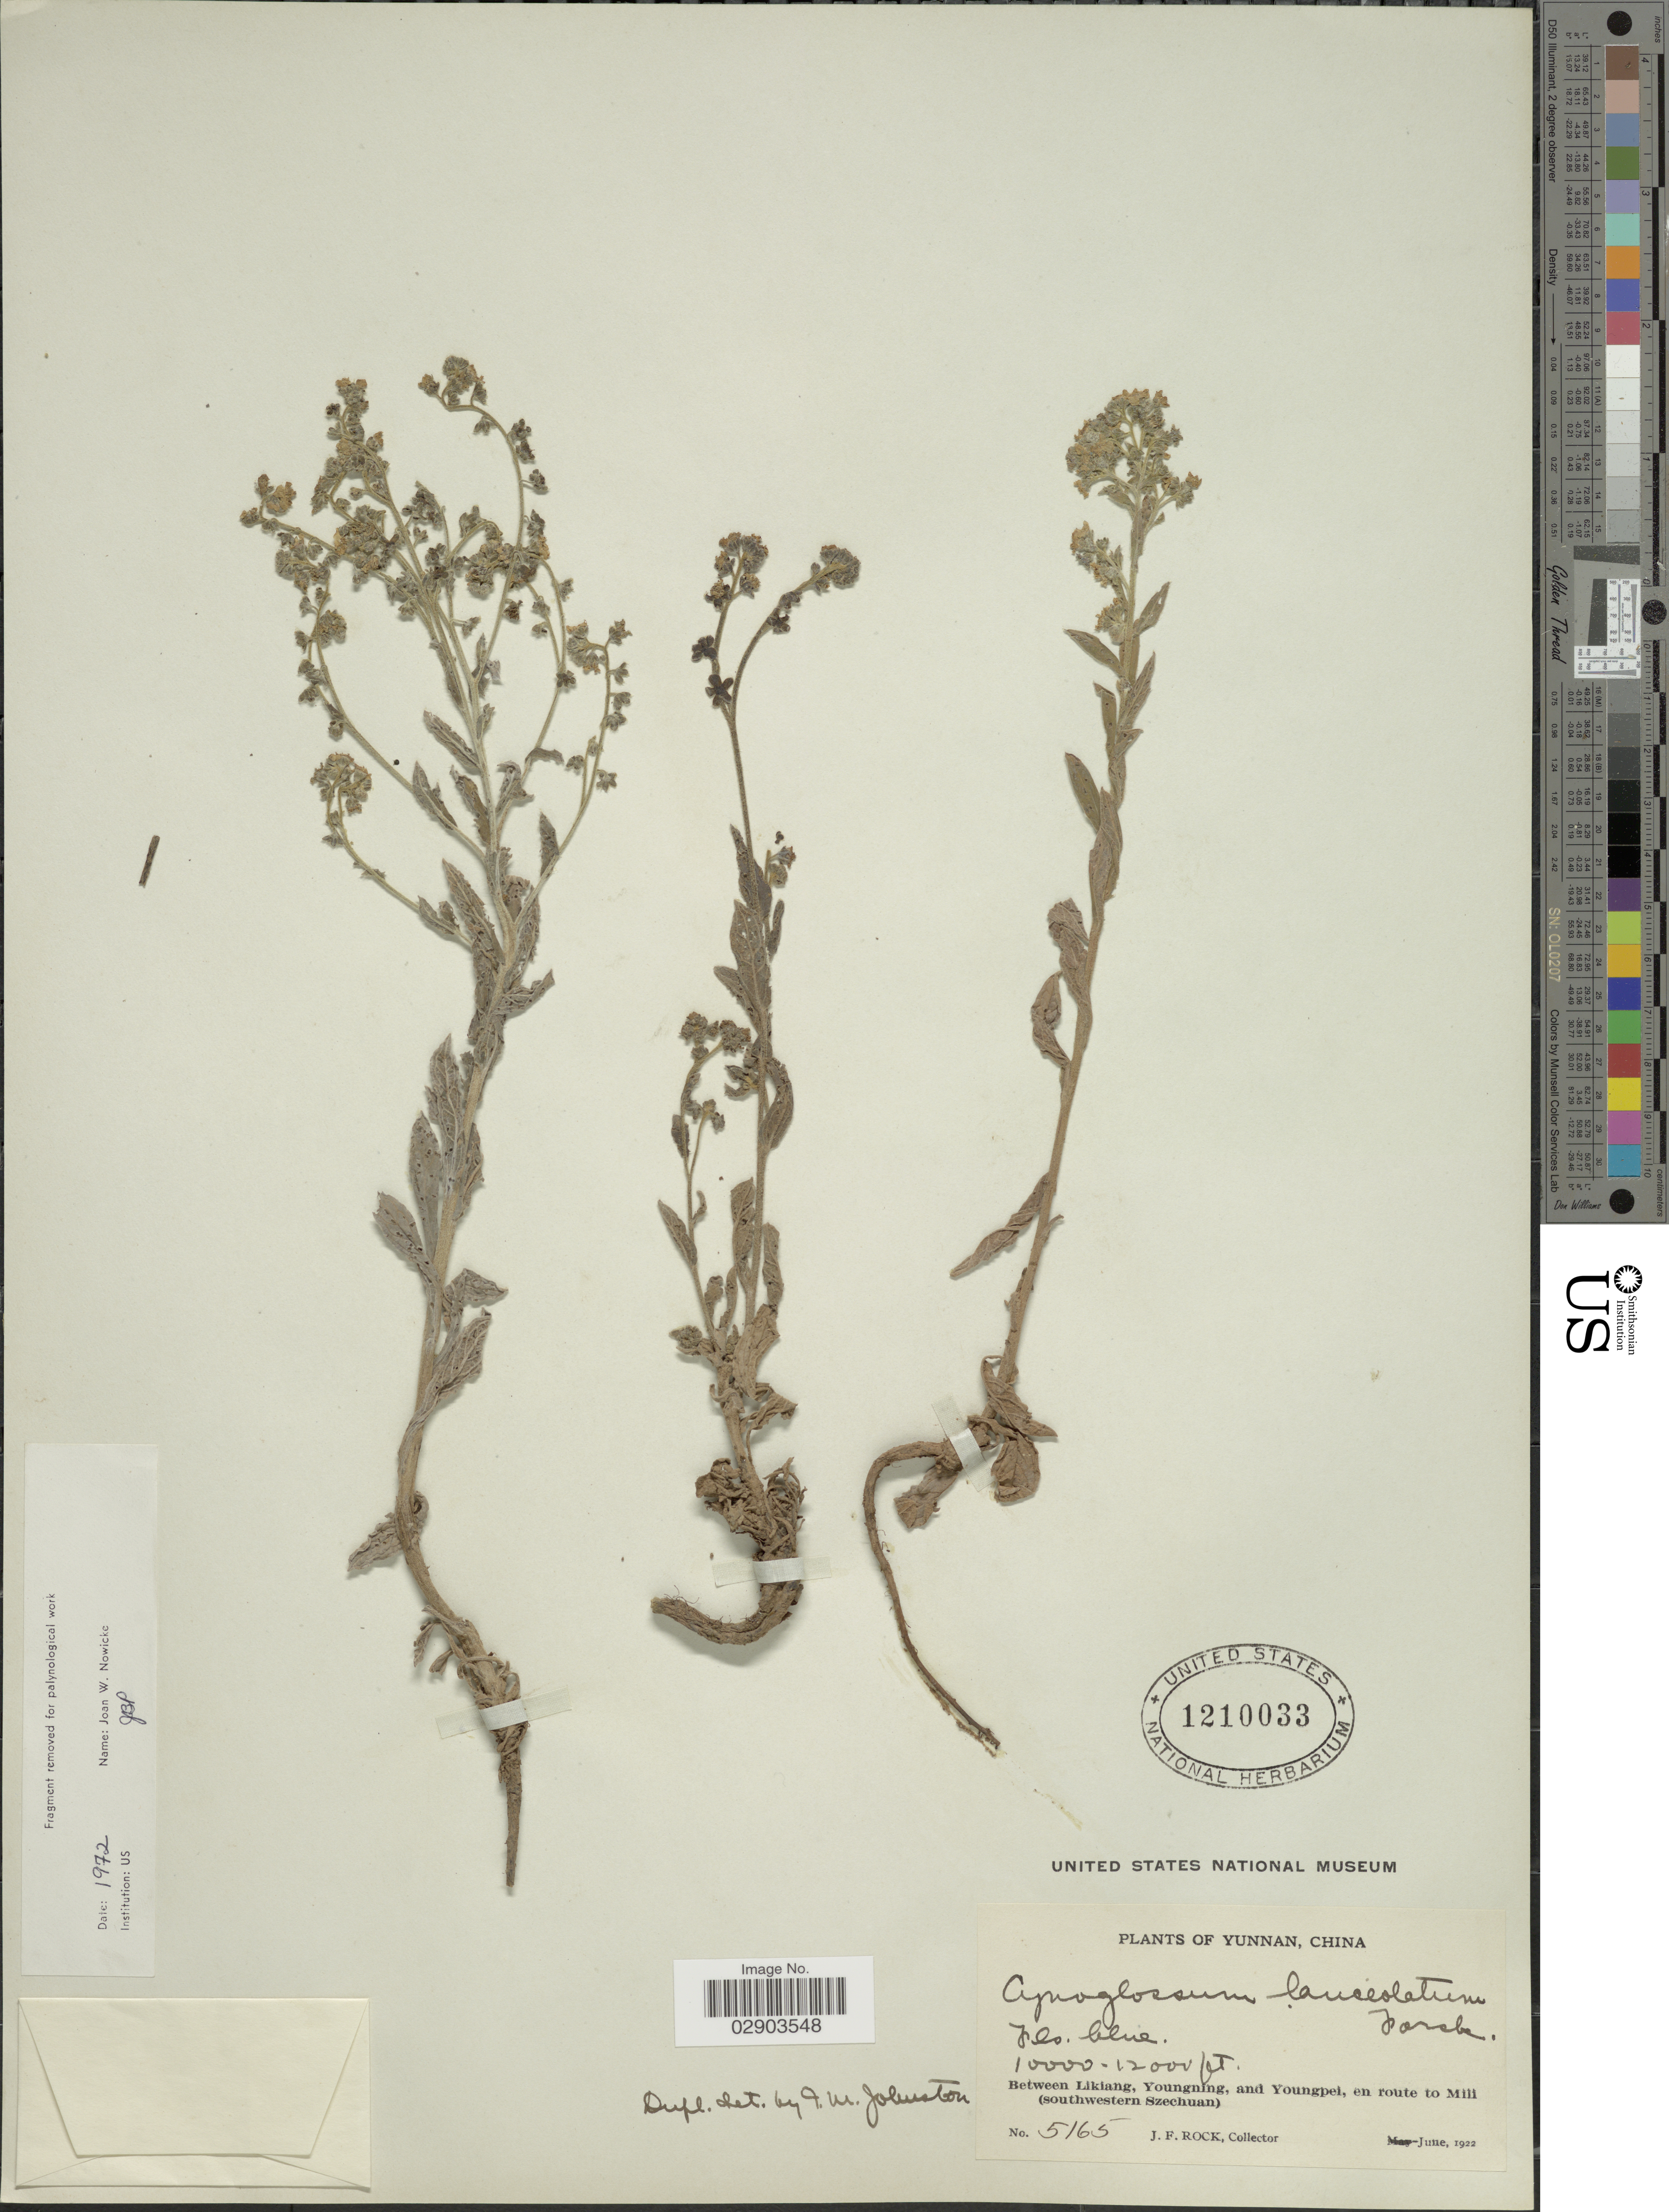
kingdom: Plantae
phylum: Tracheophyta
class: Magnoliopsida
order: Boraginales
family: Boraginaceae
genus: Cynoglossum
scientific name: Cynoglossum lanceolatum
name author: Forssk.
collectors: J. Rock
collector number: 5165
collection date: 1922-06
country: China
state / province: Yunnan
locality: Yunnan, China, Between Likiang, Youngning, and Youngpei, en route to Mili (southwestern Szechuan).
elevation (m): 3048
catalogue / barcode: US 1210033